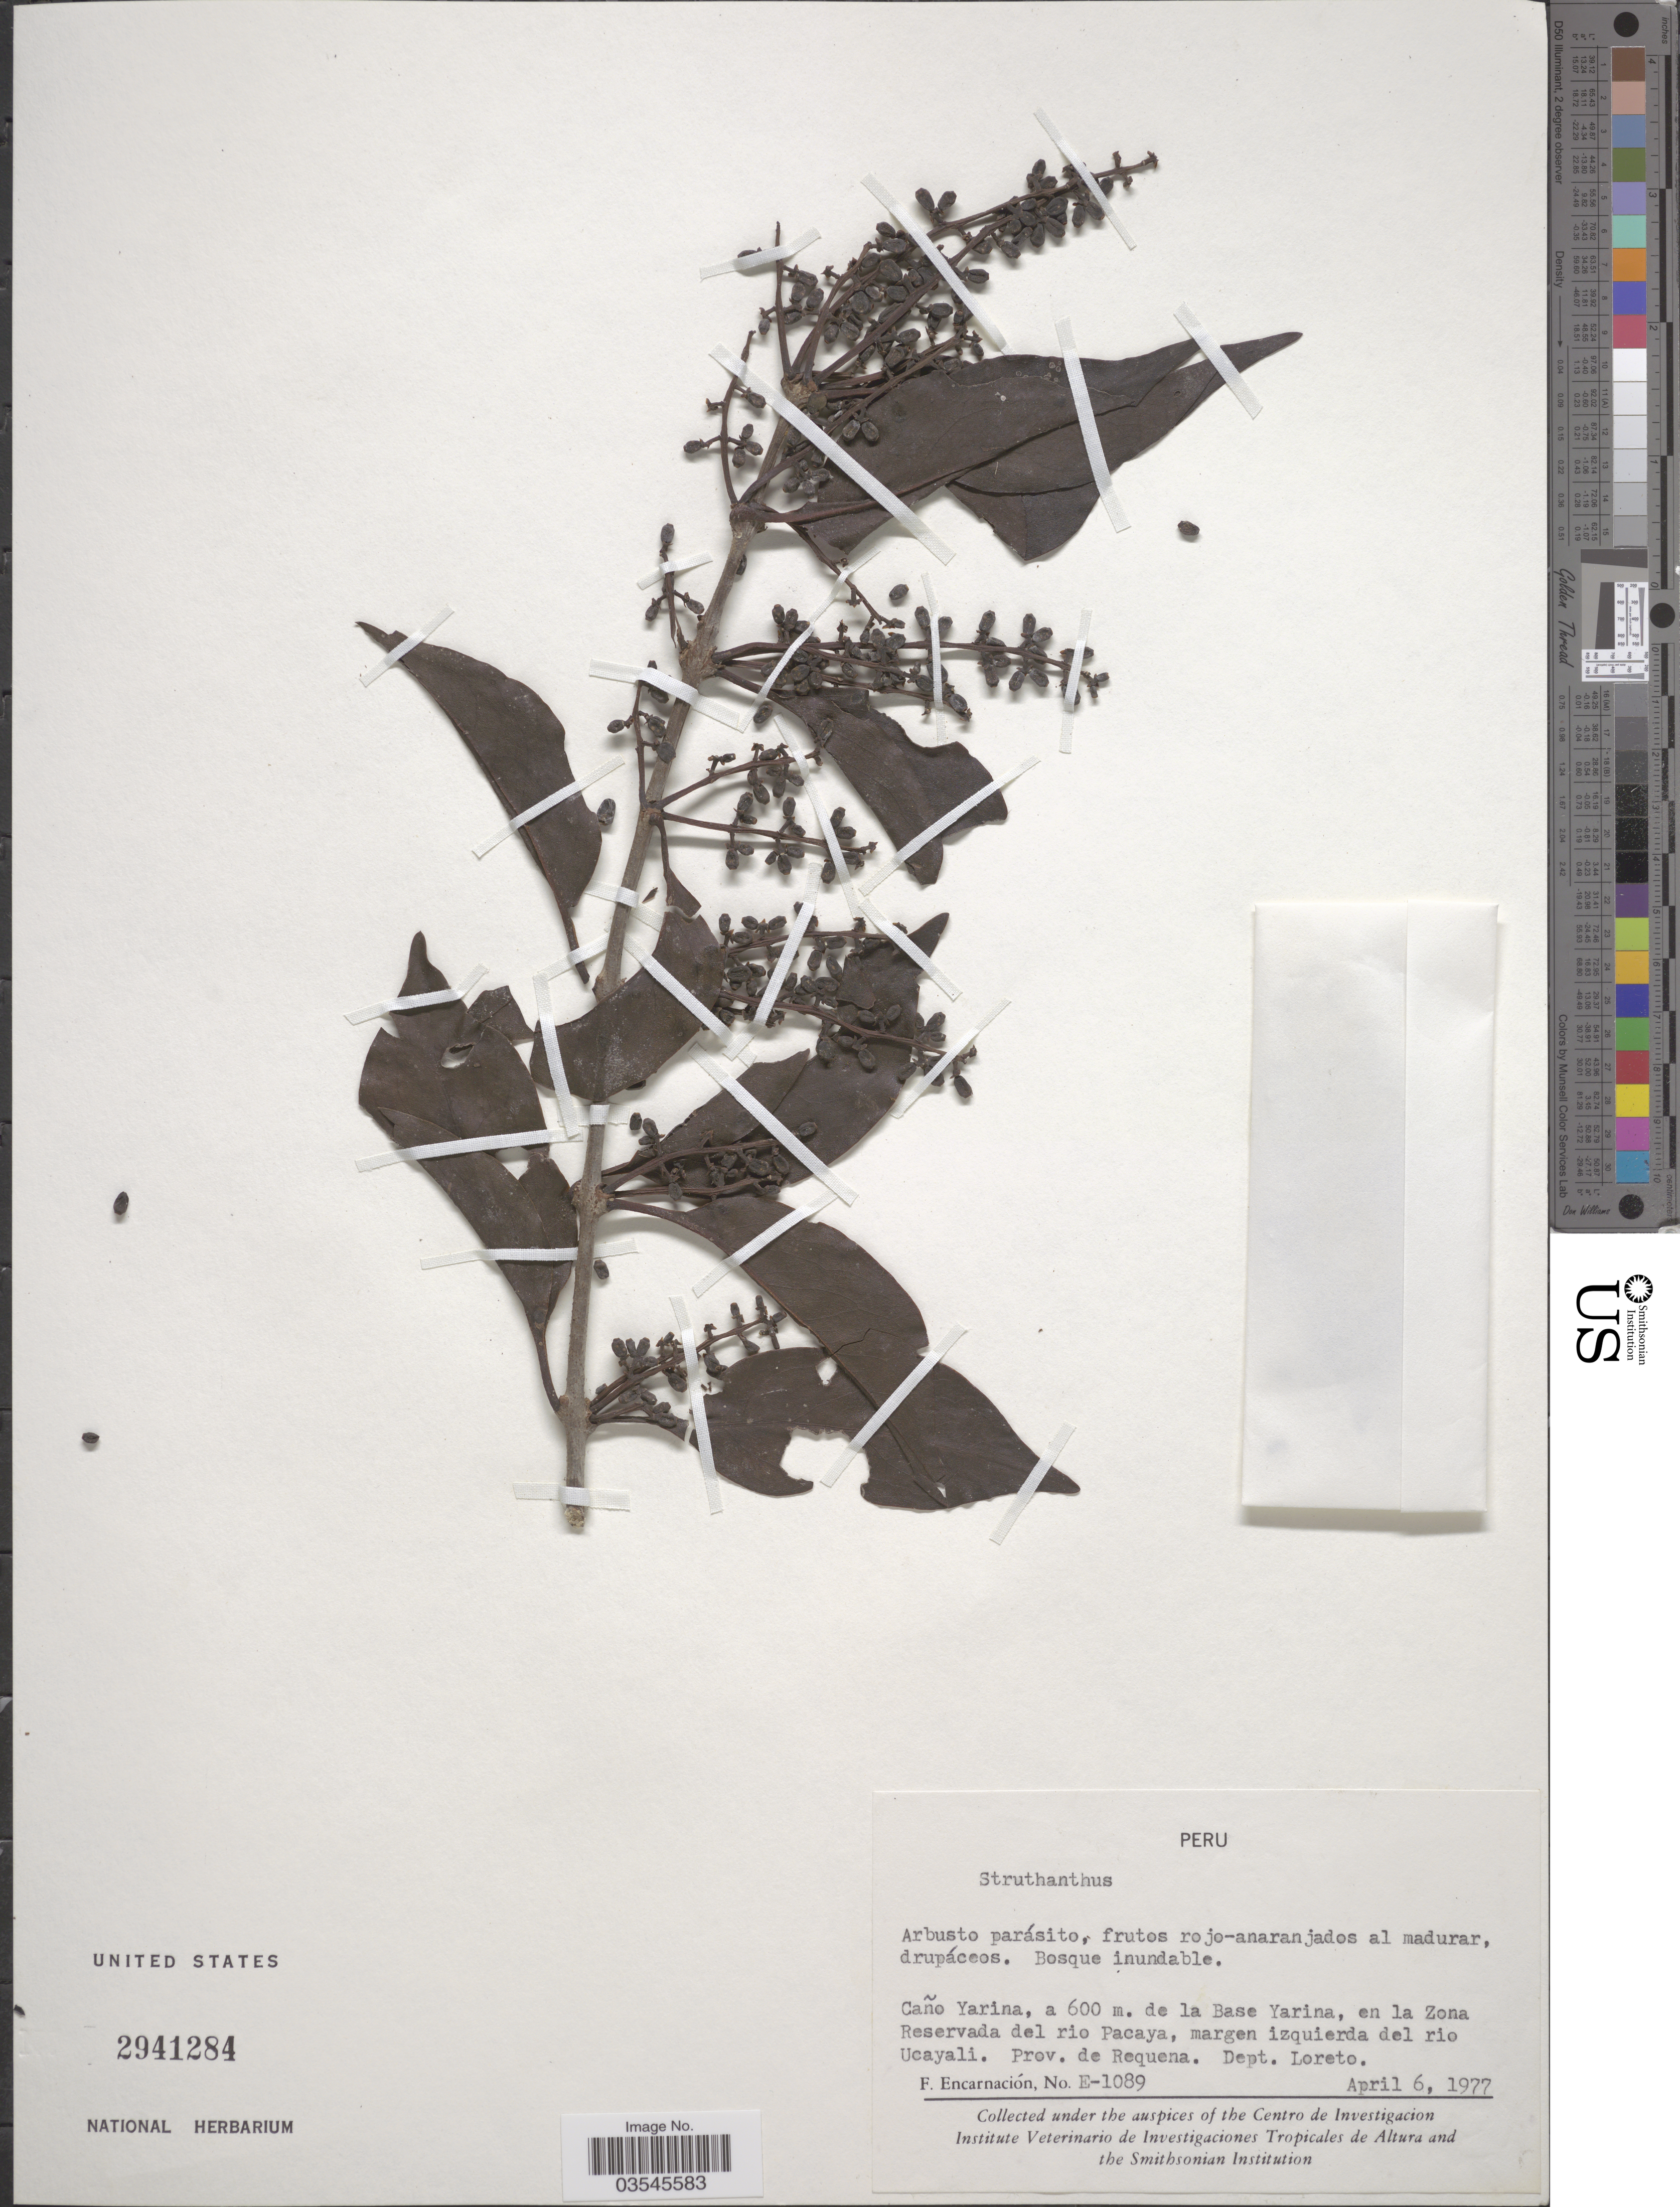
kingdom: Plantae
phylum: Tracheophyta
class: Magnoliopsida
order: Santalales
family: Loranthaceae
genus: Struthanthus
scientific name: Struthanthus sp.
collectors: F. Encarnación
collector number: E-1089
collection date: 1977-04-06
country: Peru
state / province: Loreto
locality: Caño Yarina, a 600 m. de la Base Yarina, en la Zona Reservada del rio Pacaya, margen izquierda del rio Ucayali. Prov. de Requena.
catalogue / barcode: US 2941284